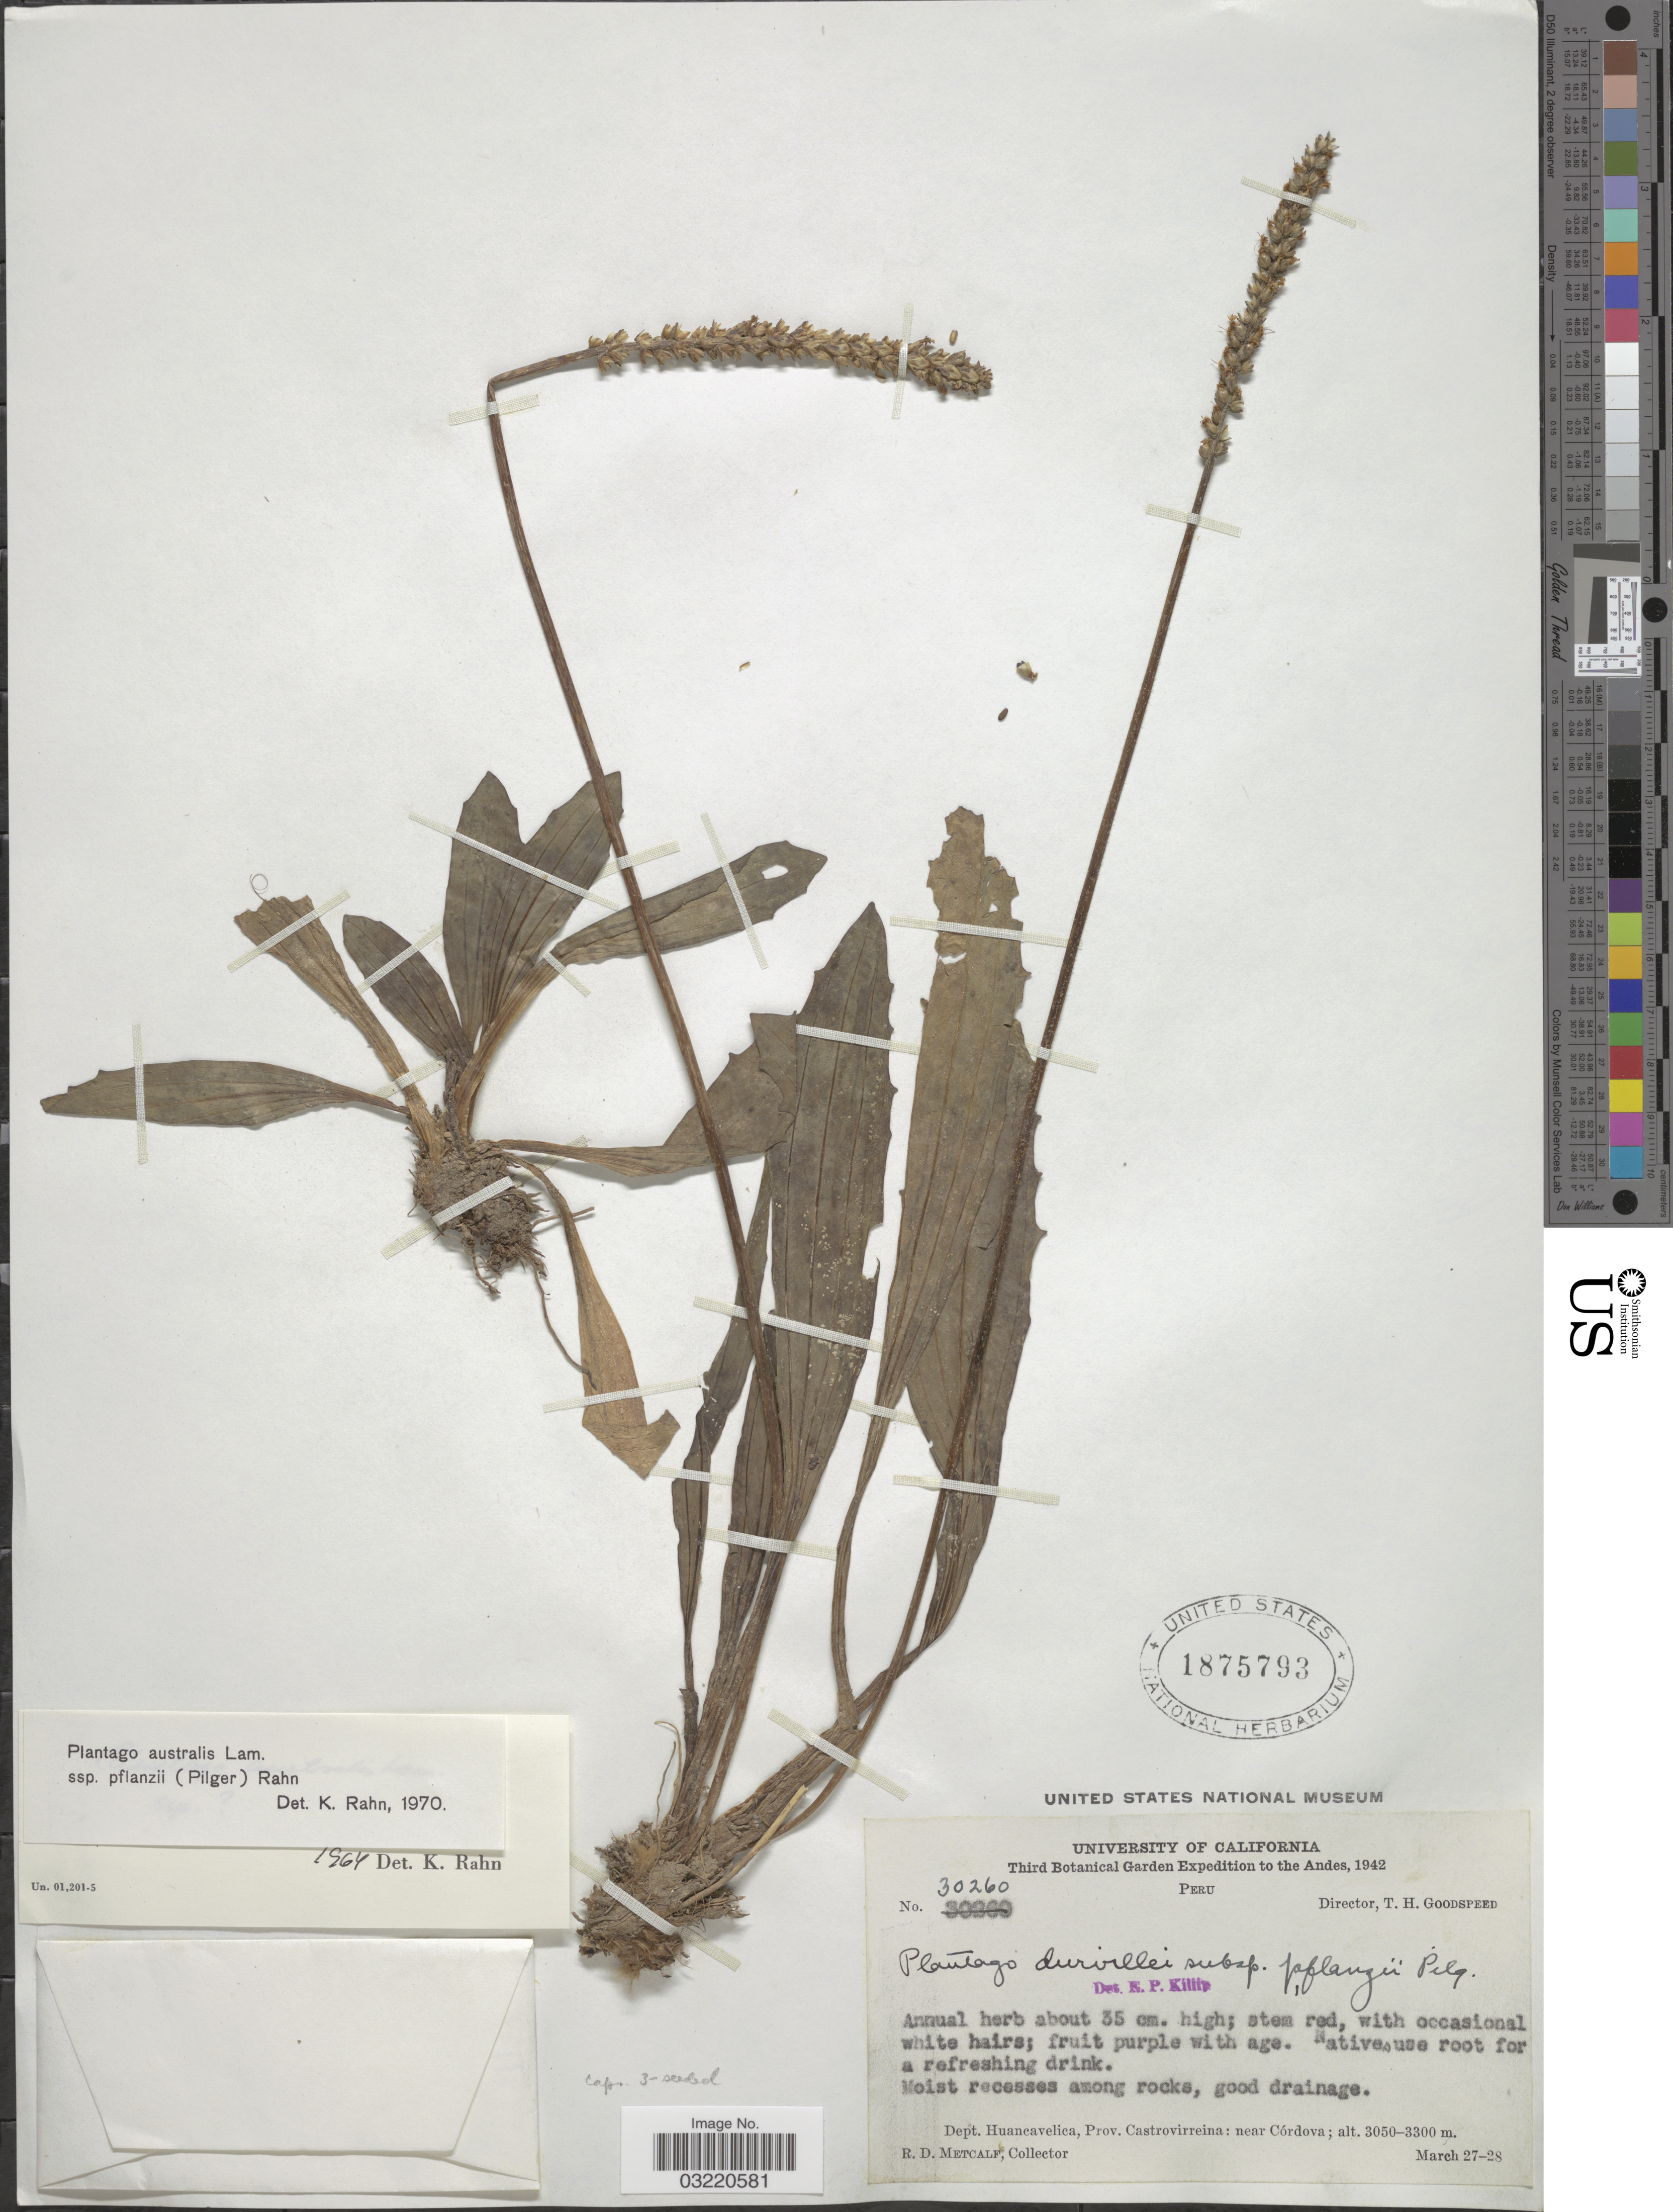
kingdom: Plantae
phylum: Tracheophyta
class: Magnoliopsida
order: Lamiales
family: Plantaginaceae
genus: Plantago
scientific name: Plantago pflanzii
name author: (Pilg.) Rahn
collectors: R. D. Metcalf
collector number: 30260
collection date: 1942-03-27/1942-03-28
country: Peru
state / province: Huancavelica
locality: Dept. Huancavelica, Prov. Catrovirreina: near Córdova.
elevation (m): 3050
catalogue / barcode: US 1875793